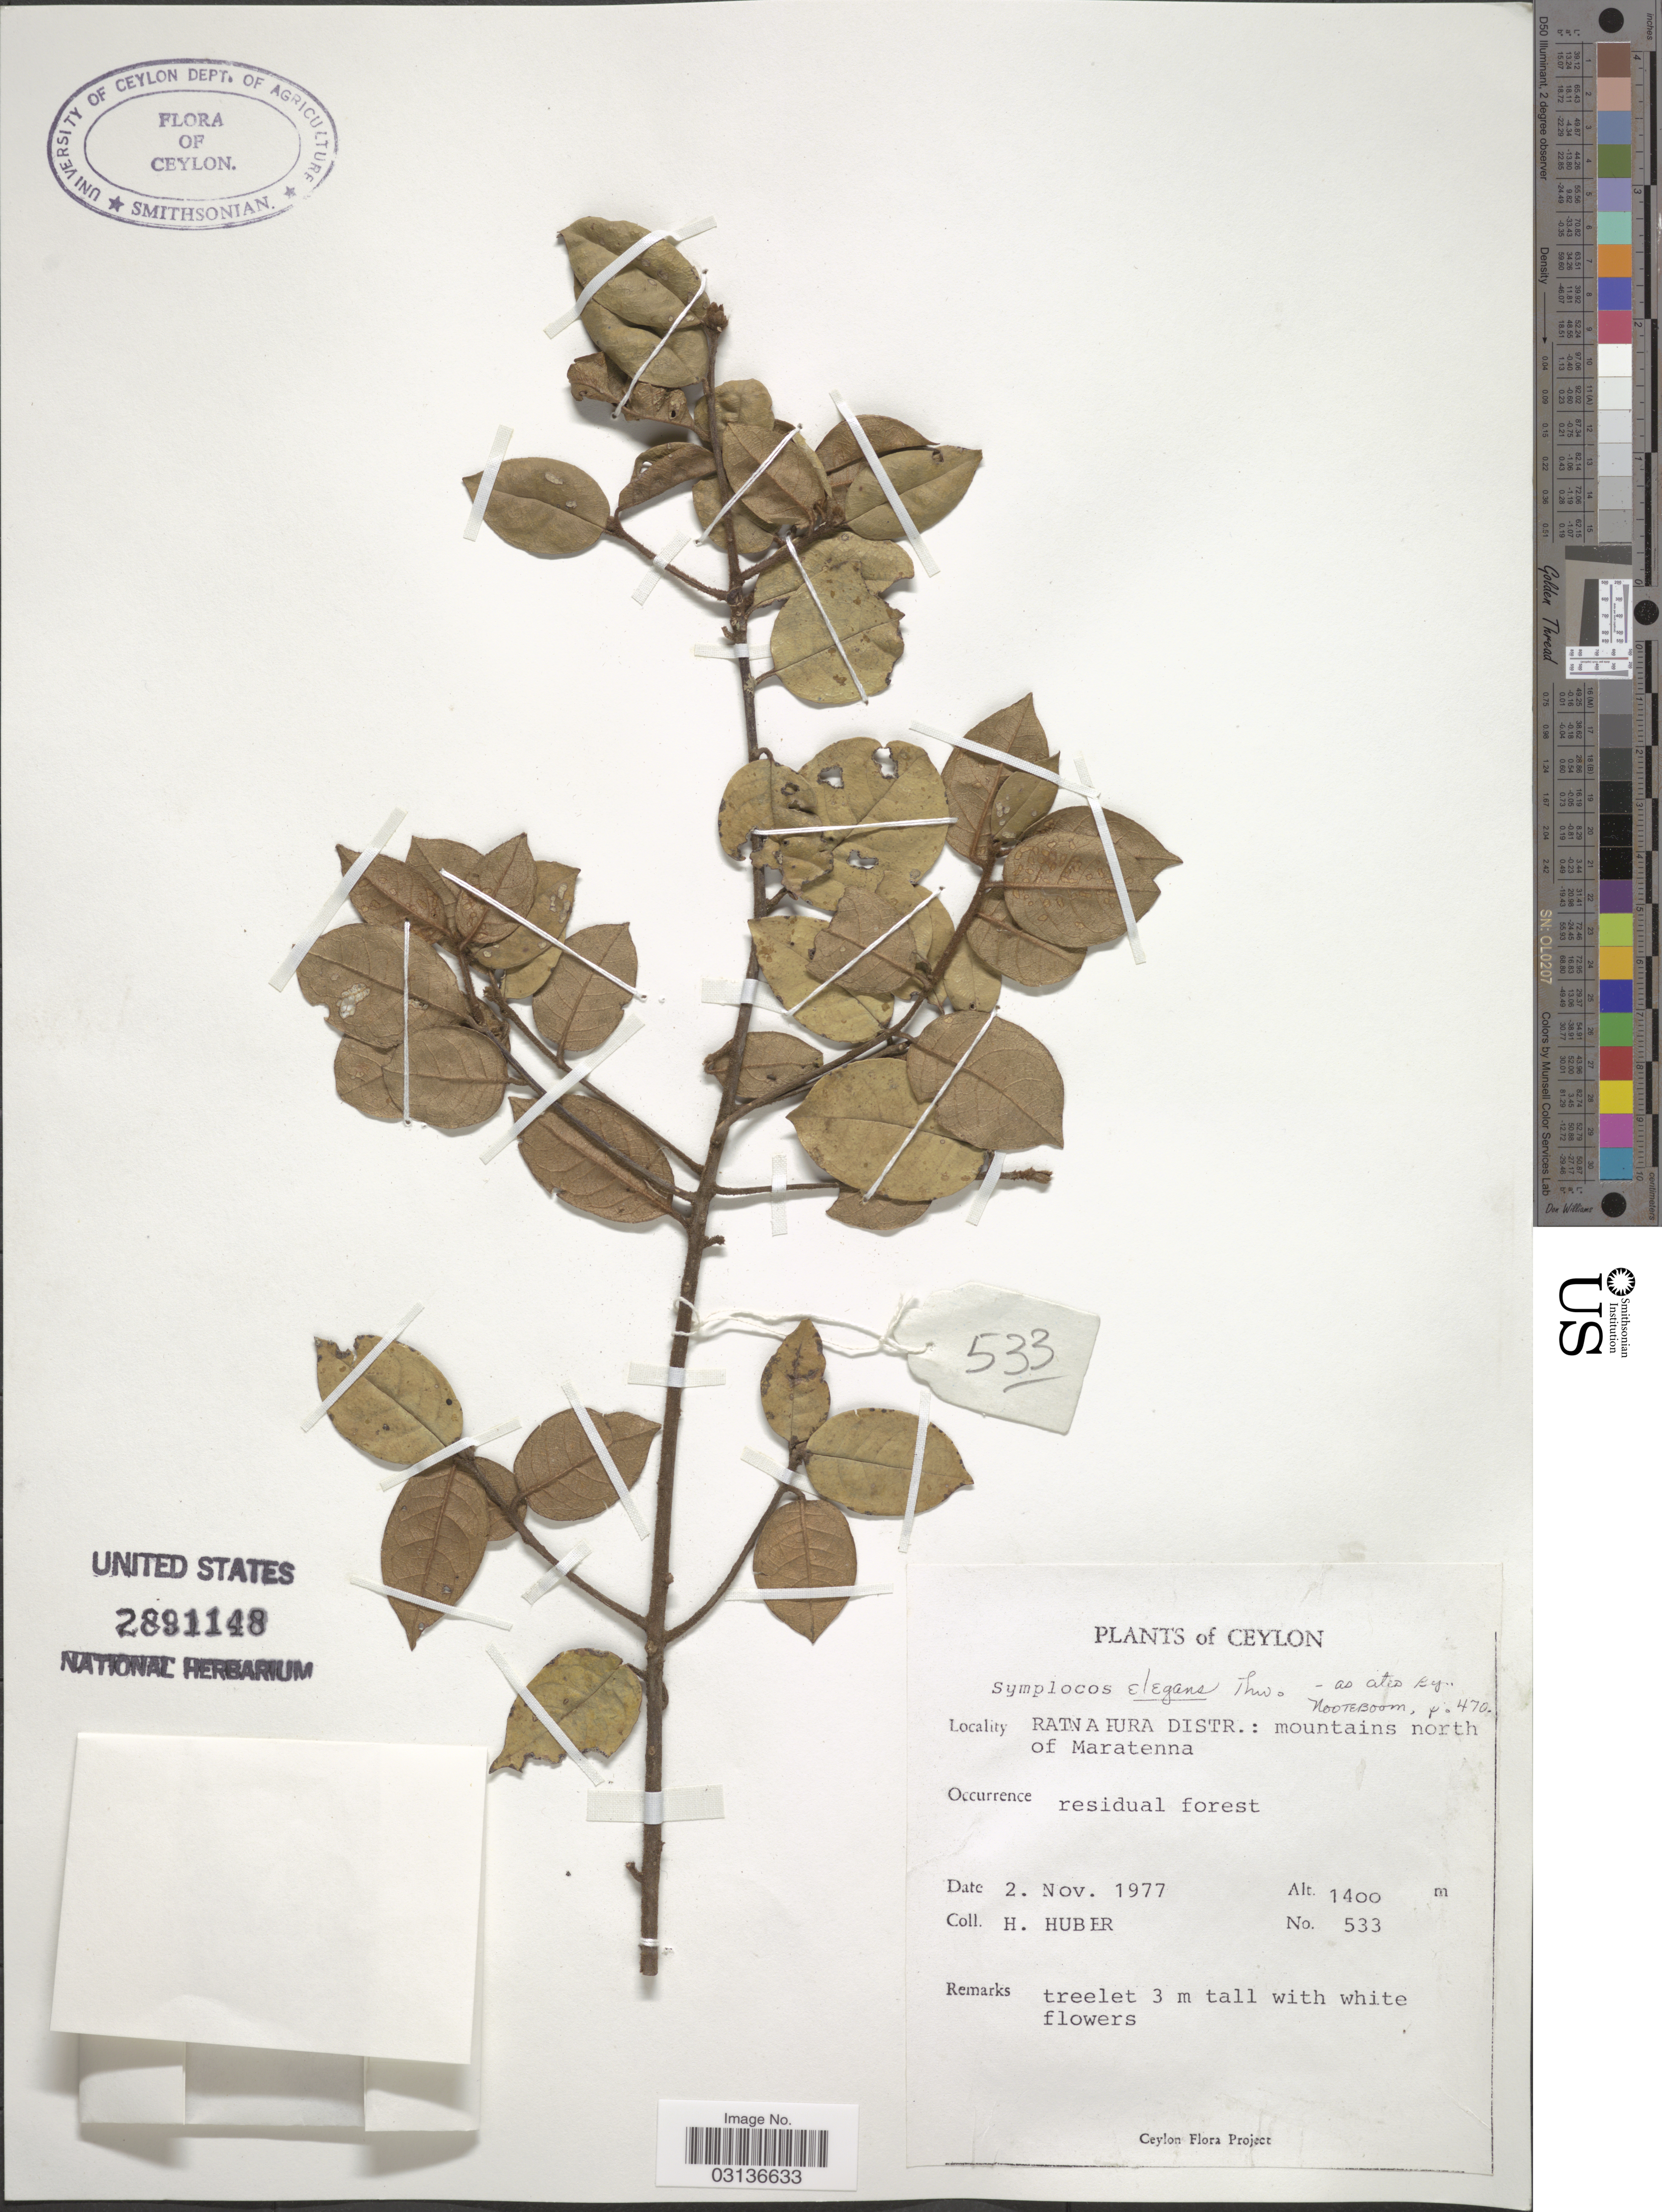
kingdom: Plantae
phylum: Tracheophyta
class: Magnoliopsida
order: Ericales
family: Symplocaceae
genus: Symplocos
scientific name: Symplocos elegans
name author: Thwaites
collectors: H. E. Huber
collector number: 533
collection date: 1977-11-02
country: Sri Lanka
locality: Ceylon. Ratnapura Distr.: mountains north of Maratenna.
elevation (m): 1400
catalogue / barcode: US 2891148